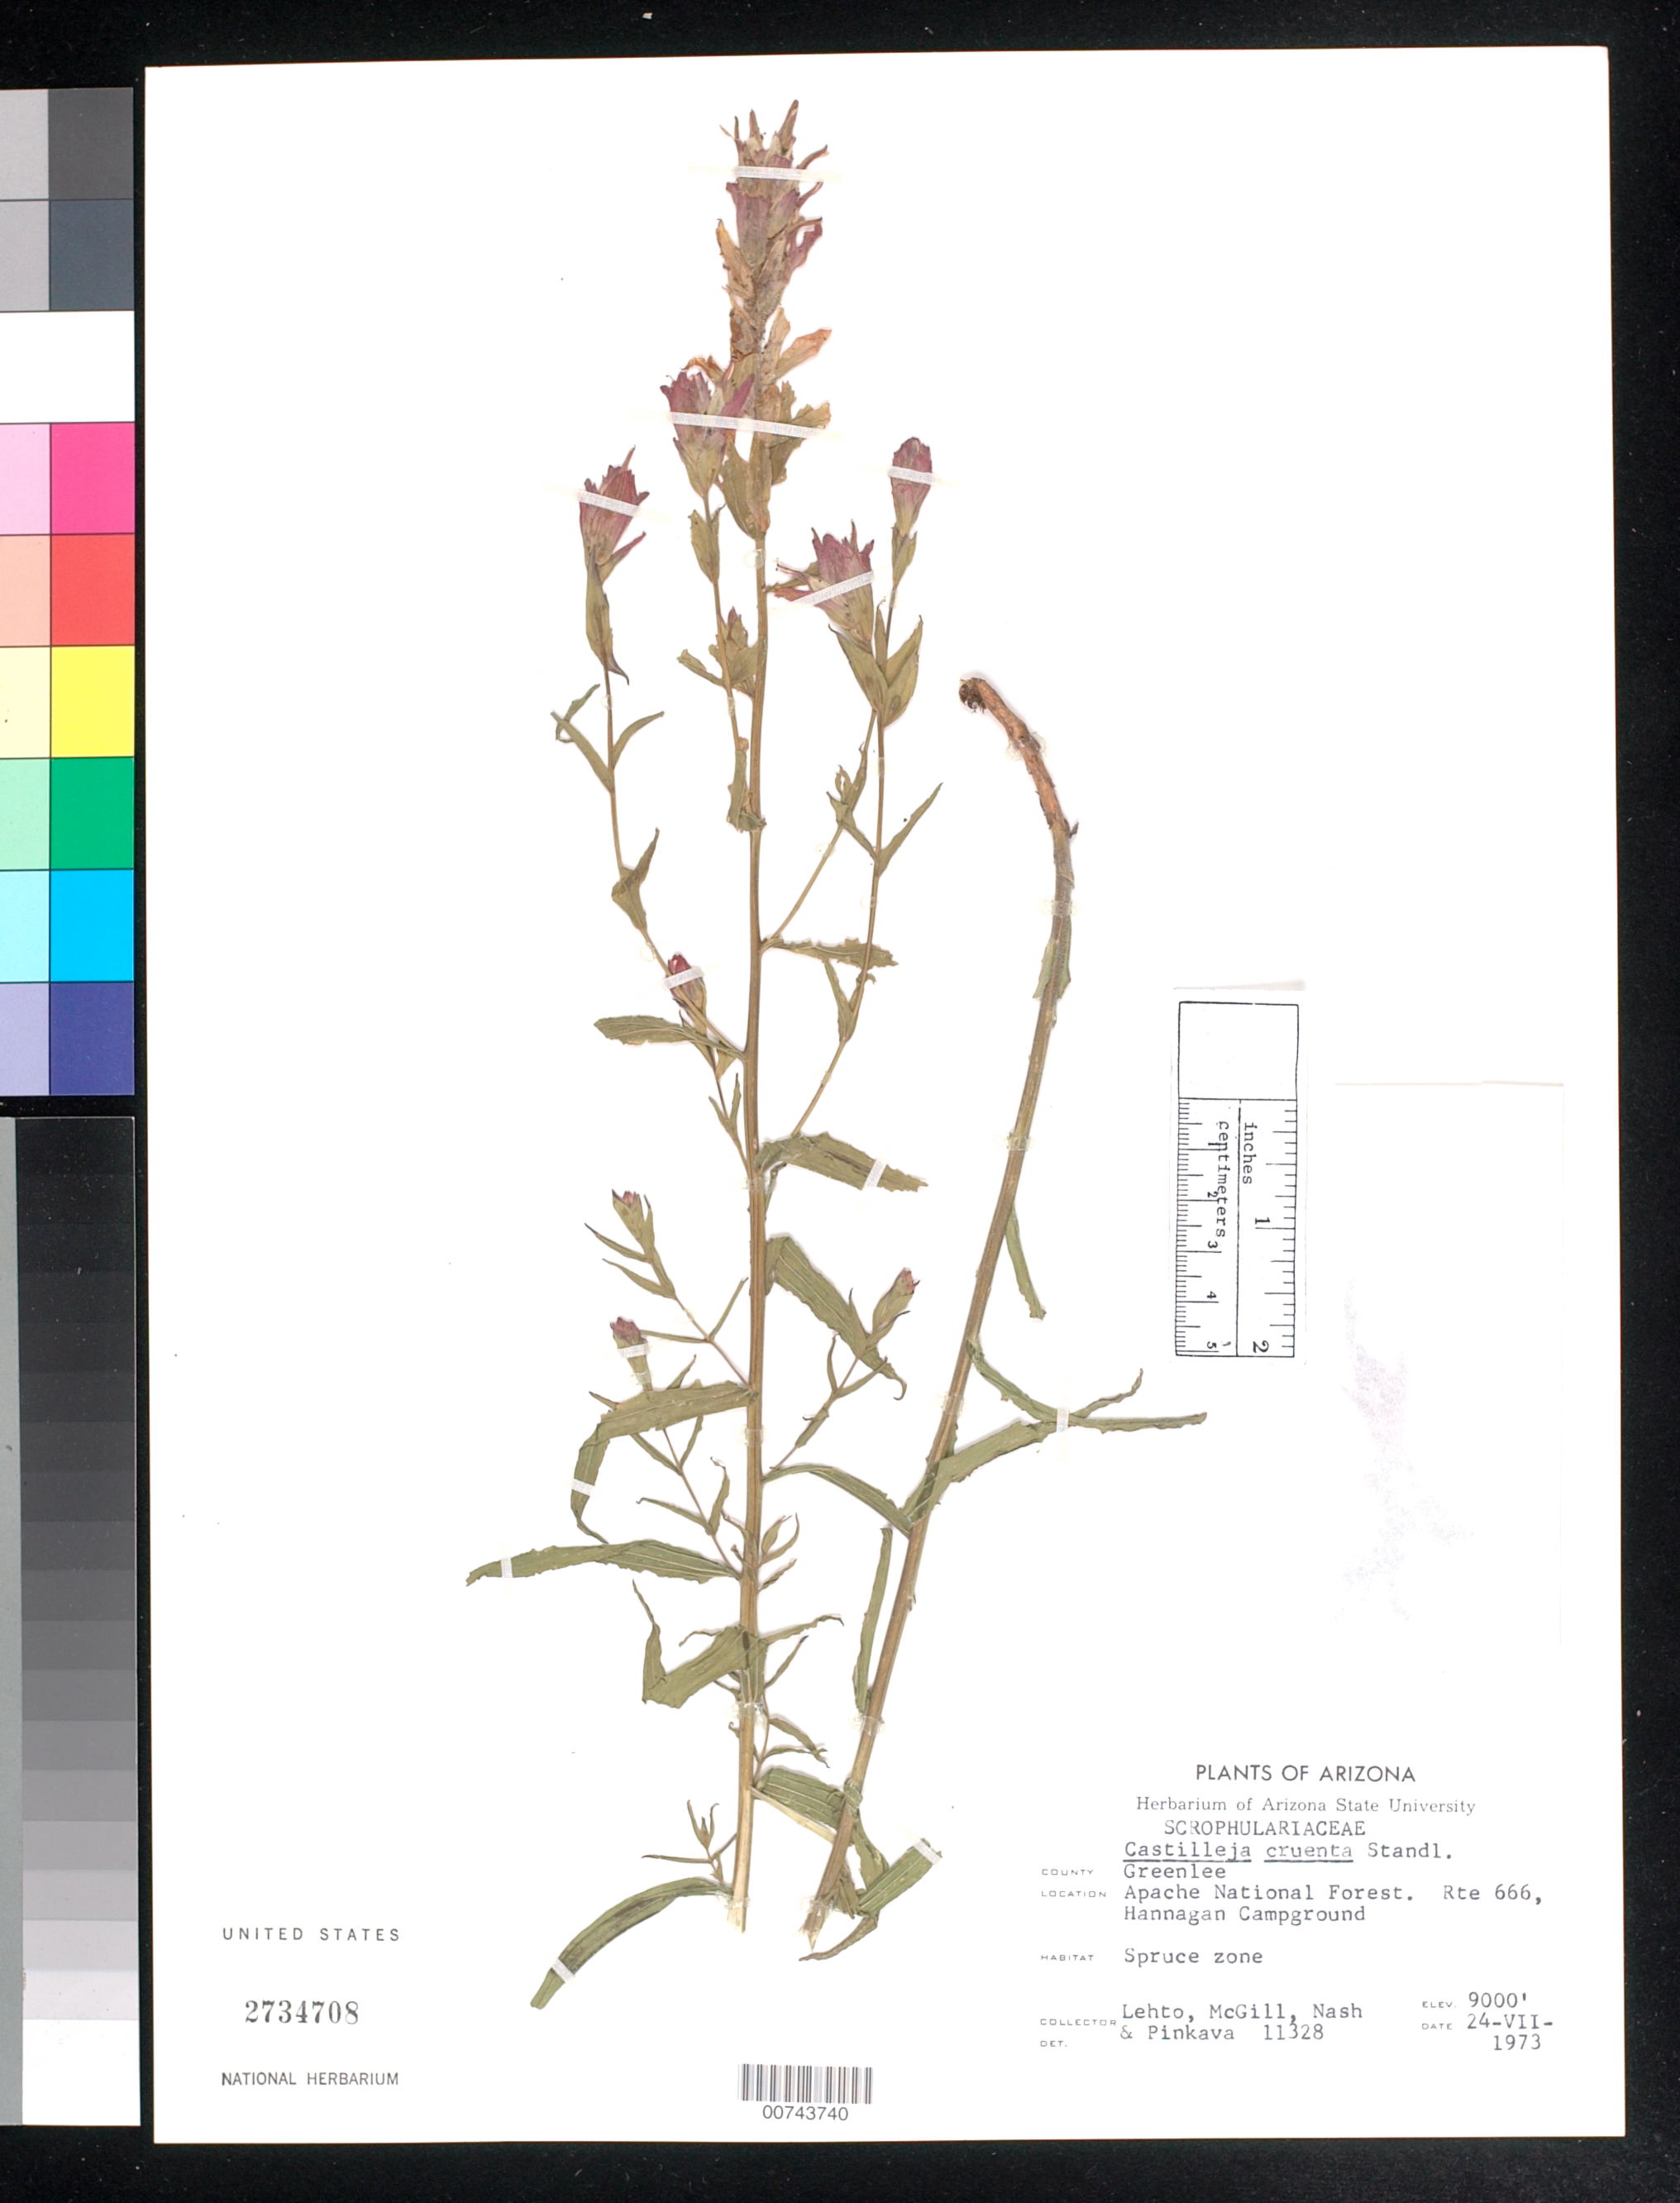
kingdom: Plantae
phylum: Tracheophyta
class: Magnoliopsida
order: Lamiales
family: Orobanchaceae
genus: Castilleja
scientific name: Castilleja cruenta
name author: Standl.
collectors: E. Lehto, L. McGill, -- Nash & D. J. Pinkava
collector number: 11328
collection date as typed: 24 Jul 1973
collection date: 1973-07-24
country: United States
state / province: Arizona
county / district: Greenlee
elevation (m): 2743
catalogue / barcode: US 2734708